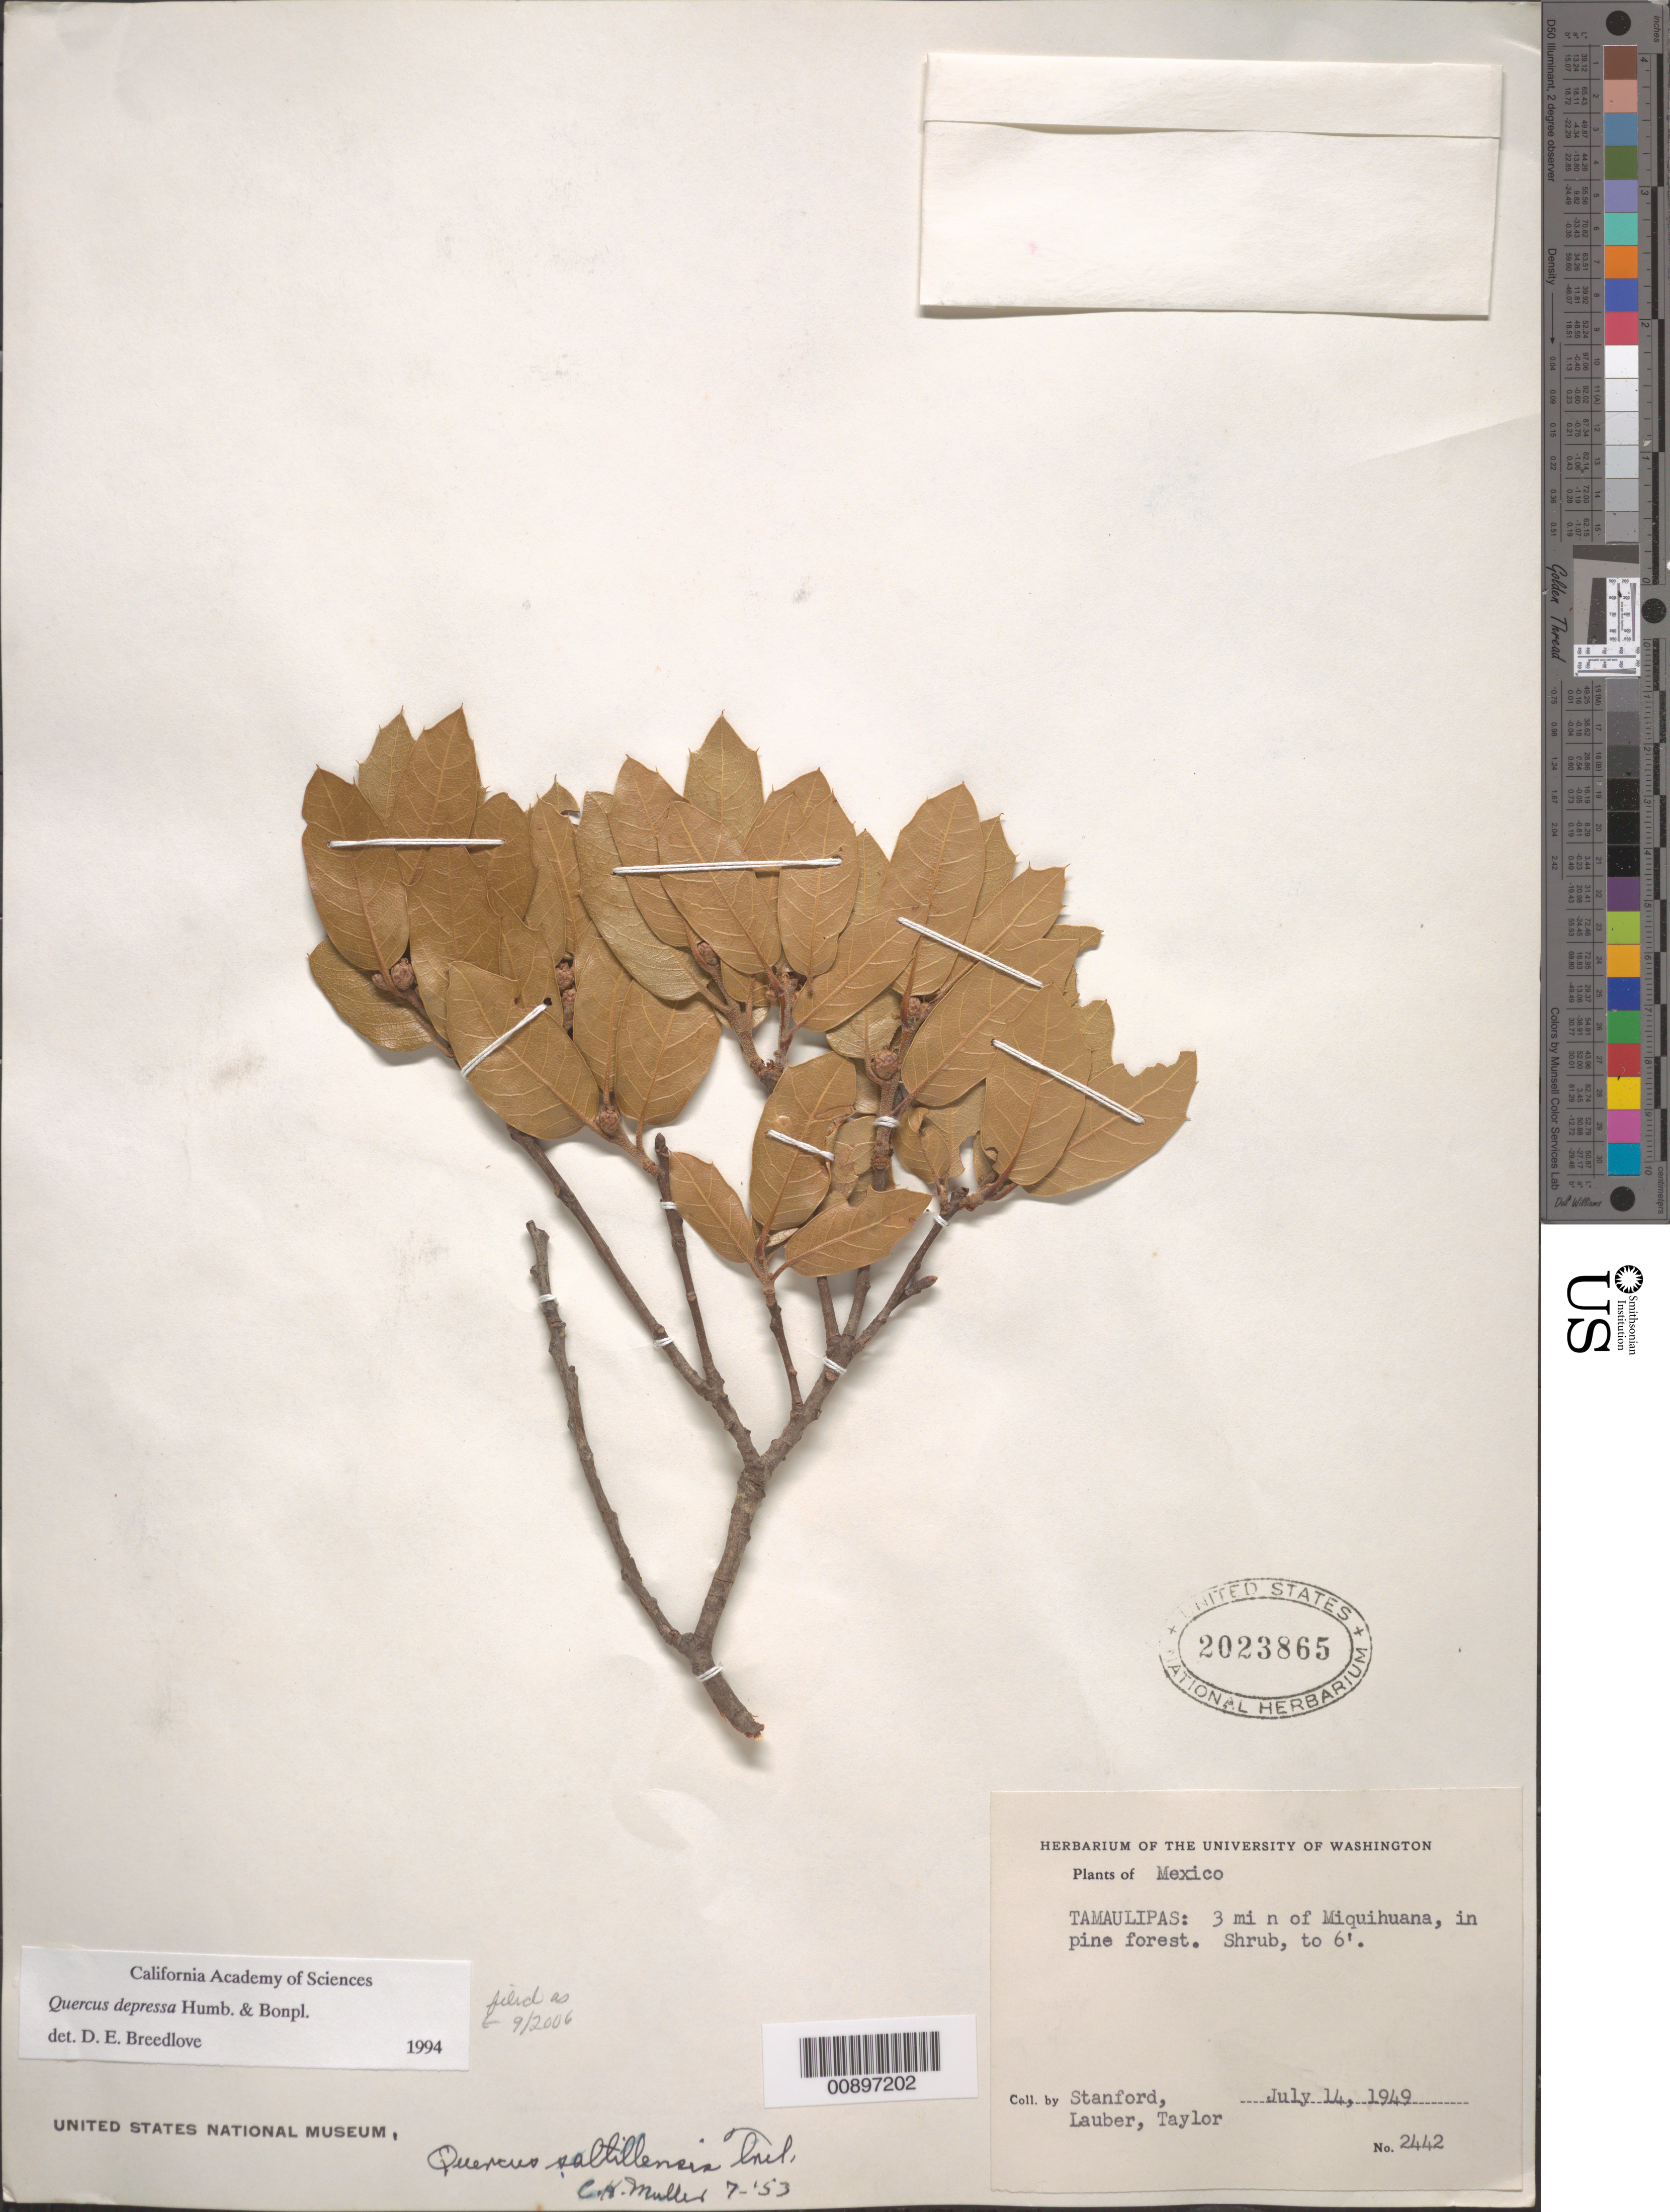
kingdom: Plantae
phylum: Tracheophyta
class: Magnoliopsida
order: Fagales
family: Fagaceae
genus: Quercus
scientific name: Quercus depressa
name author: Humb. & Bonpl.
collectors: -. Stanford, Lauber, -- & -- Taylor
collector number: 2442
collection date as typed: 14 Jul 1949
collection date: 1949-07-14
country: Mexico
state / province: Tamaulipas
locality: Tamaulipas, 3 mi N of Miquihuana.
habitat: In pine forest.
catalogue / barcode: US 2023865